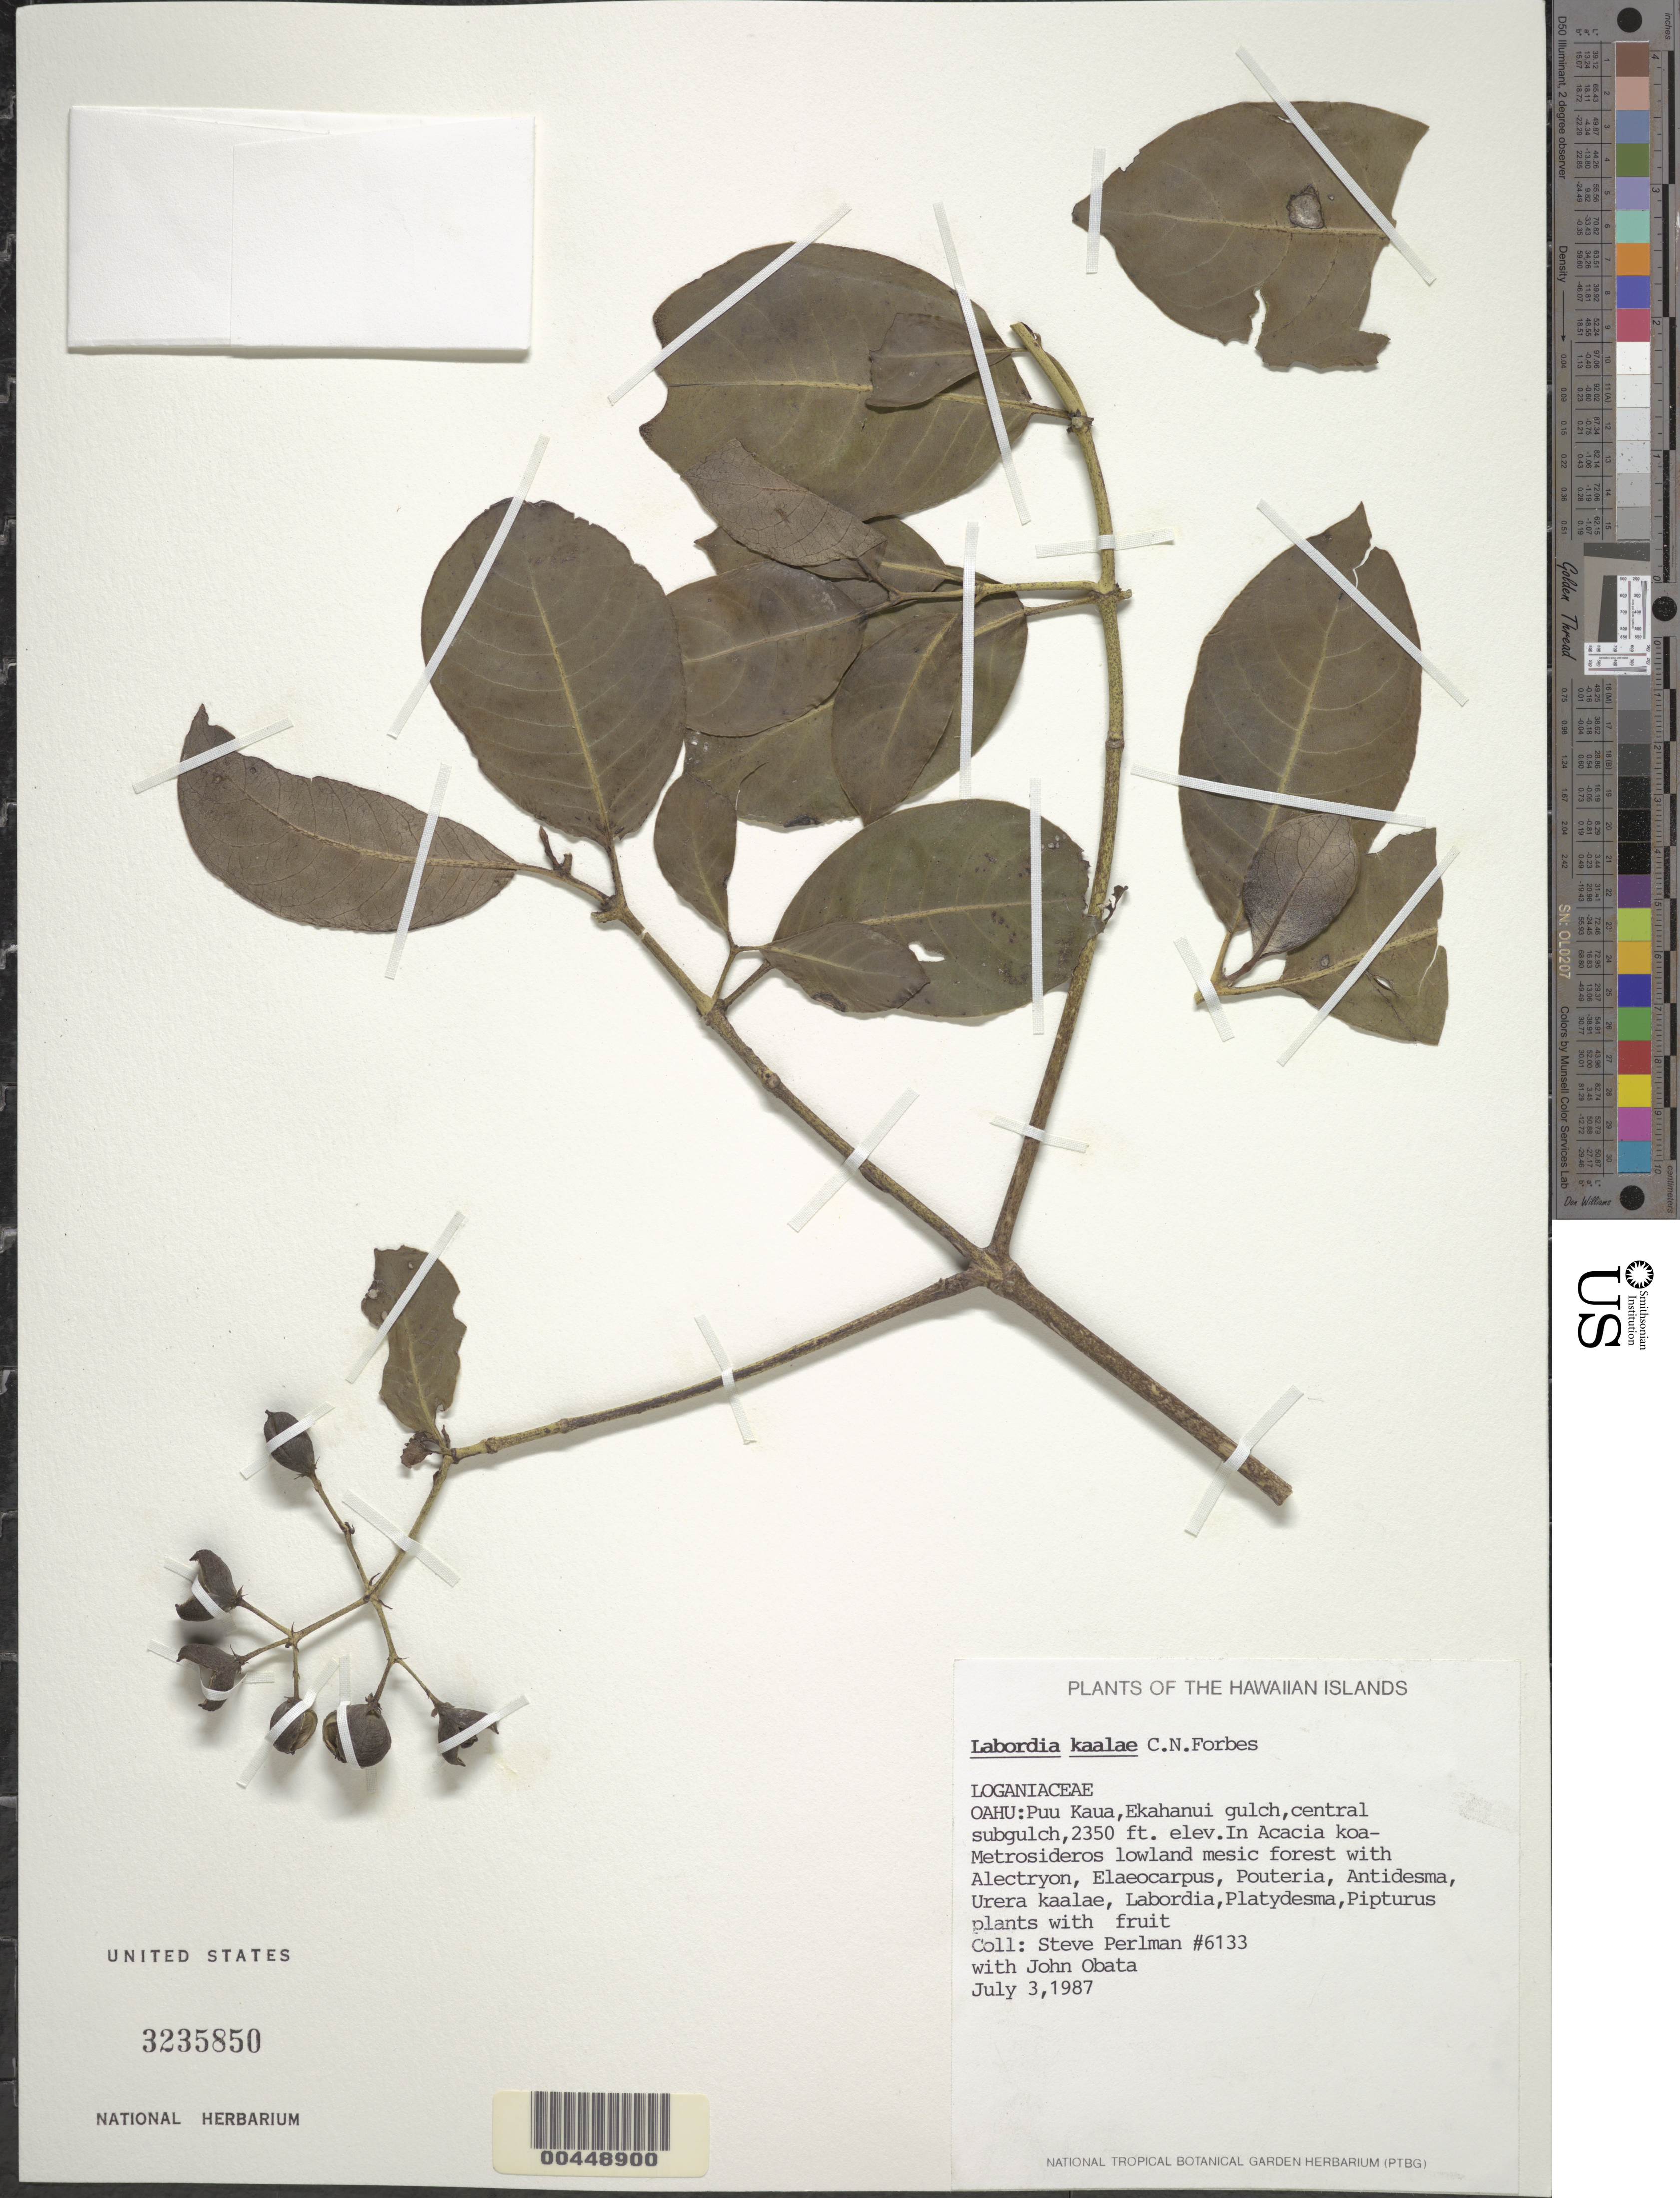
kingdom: Plantae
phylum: Tracheophyta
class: Magnoliopsida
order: Gentianales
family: Loganiaceae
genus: Geniostoma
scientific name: Geniostoma kaalae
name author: (C.N. Forbes) K. L. Gibbons et al.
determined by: Wagner, W. L., (BOT), Smithsonian Institution - National Museum of Natural History (UNITED STATES)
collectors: S. P. Perlman & J. Obata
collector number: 6133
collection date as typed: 3 Jul 1987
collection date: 1987-07-03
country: United States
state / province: Hawaii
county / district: Honolulu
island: Oahu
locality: Puu Kaua, Ekahanui Gulch, central subgulch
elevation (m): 716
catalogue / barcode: US 3235850